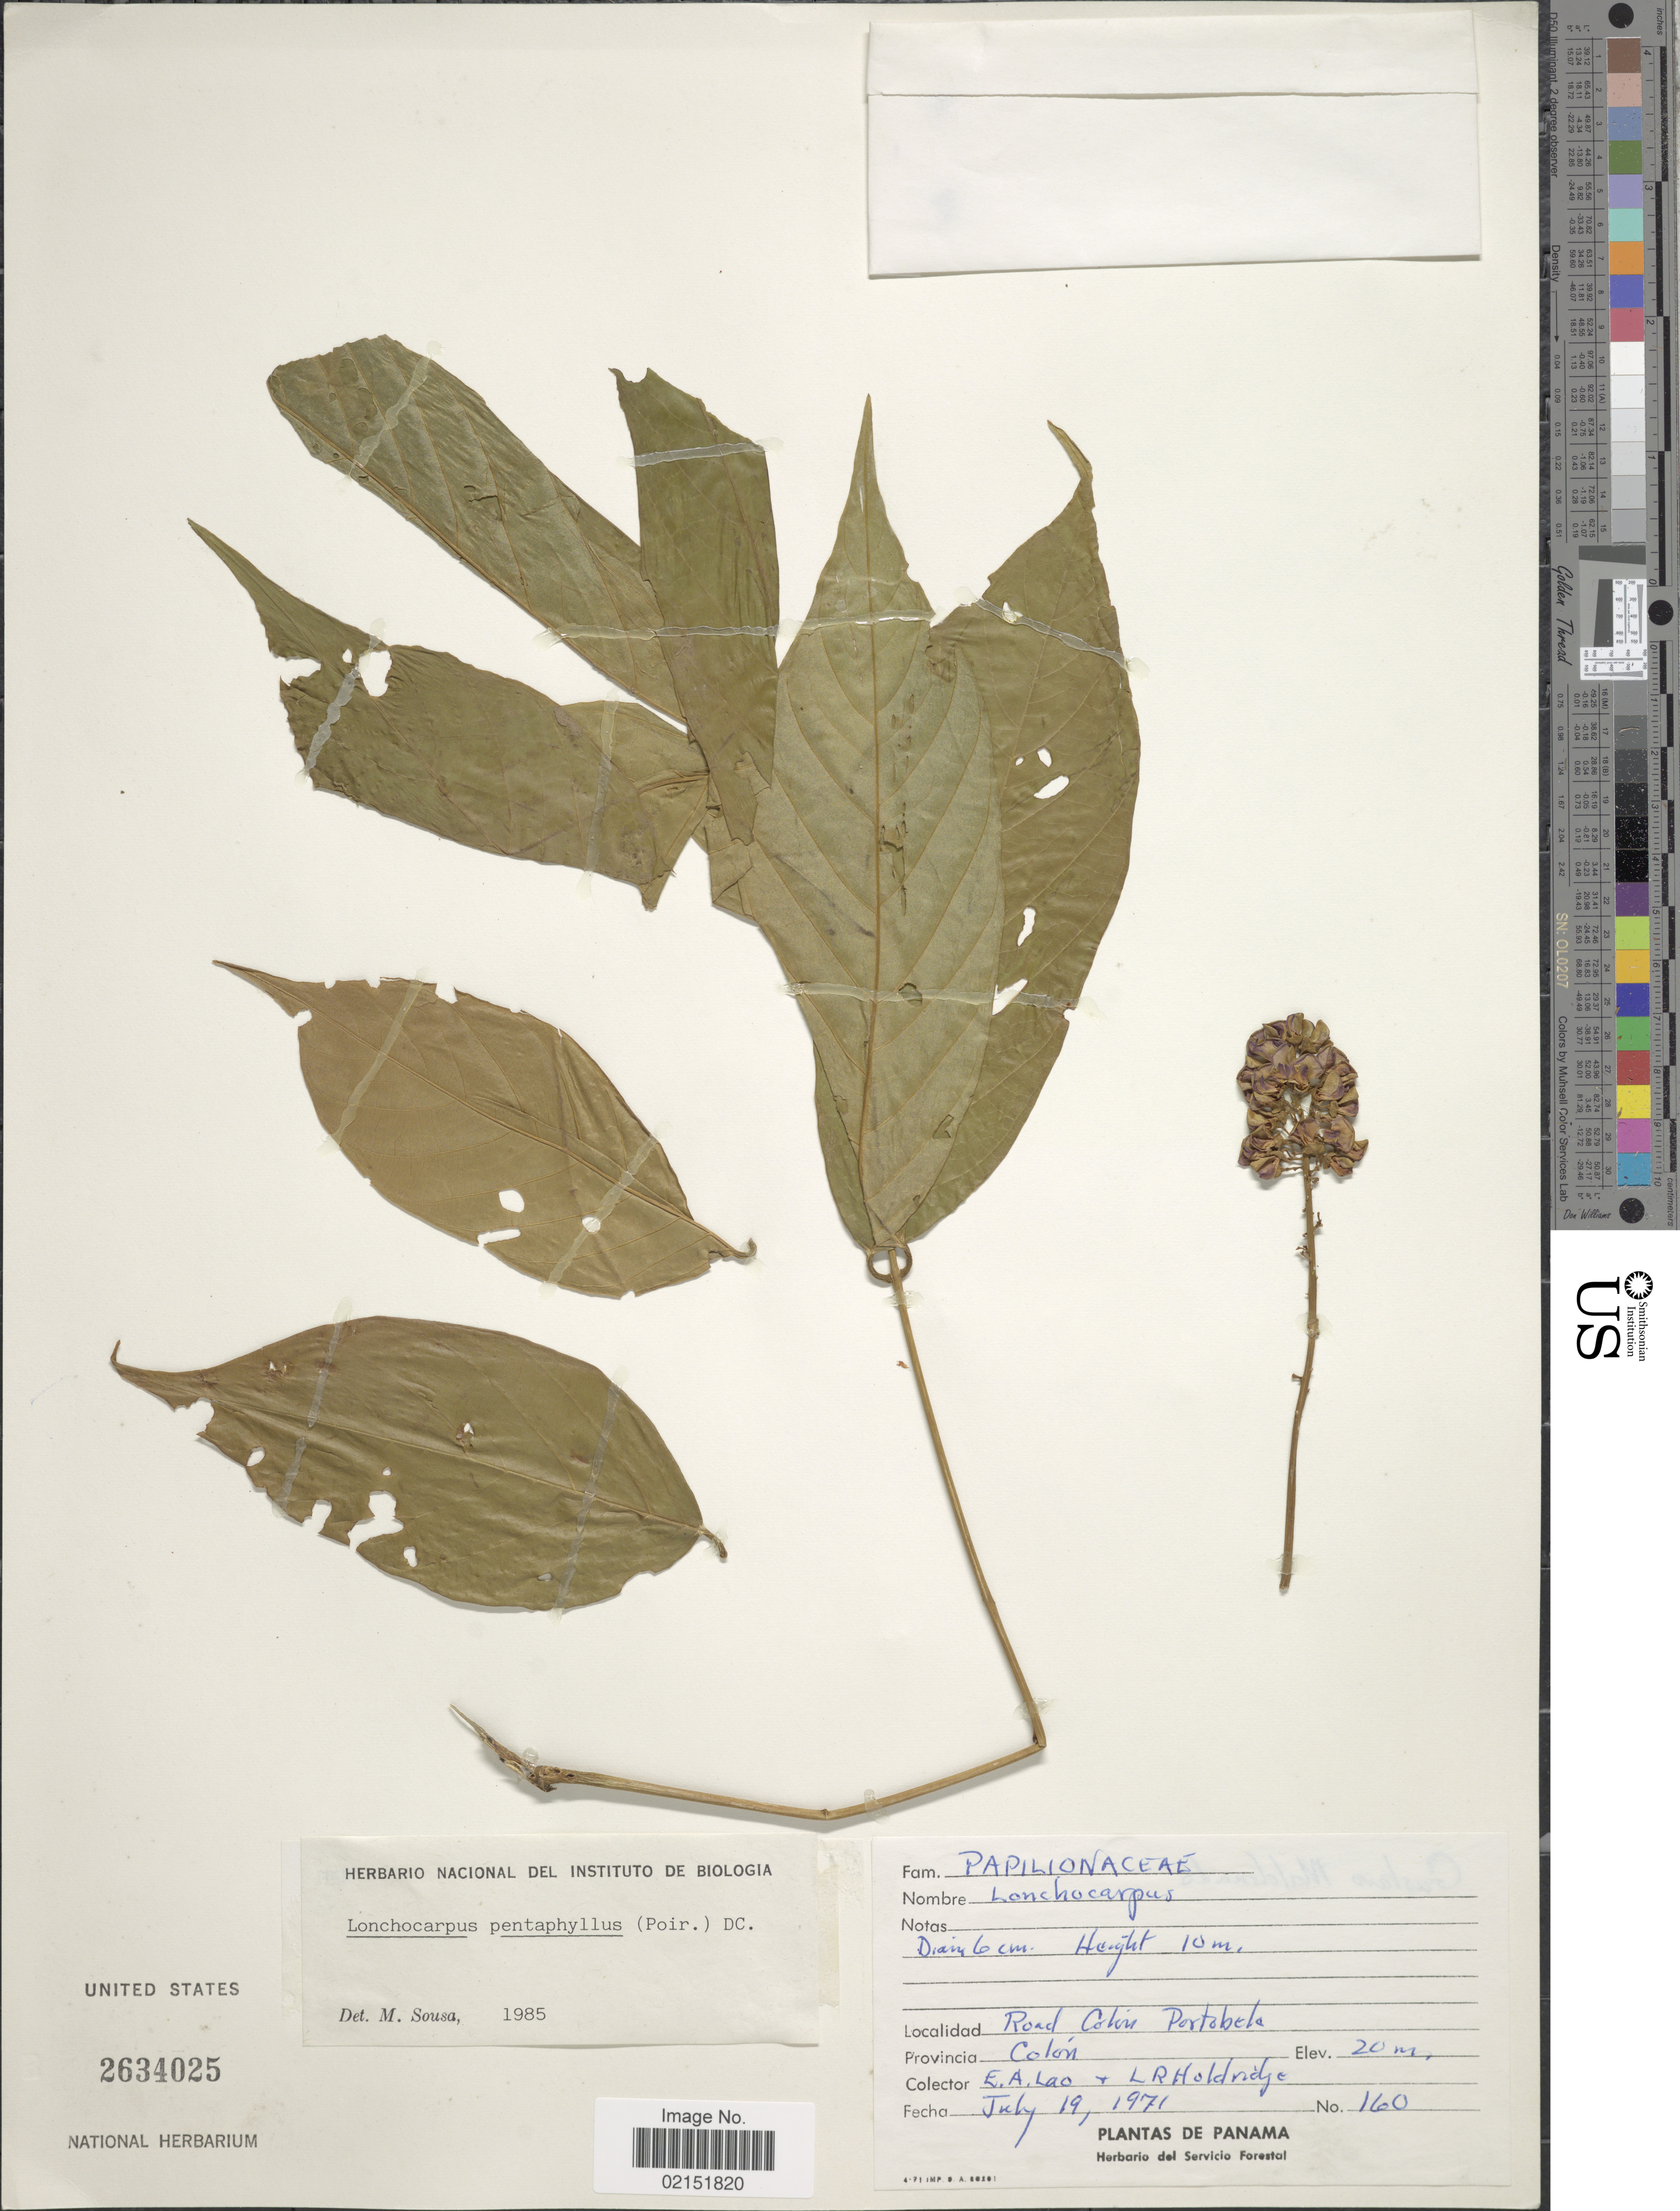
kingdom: Plantae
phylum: Tracheophyta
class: Magnoliopsida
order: Fabales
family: Fabaceae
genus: Lonchocarpus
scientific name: Lonchocarpus pentaphyllus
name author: (Poir.) DC.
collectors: E. Lao & L. Holdridge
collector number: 160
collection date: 1971-07-19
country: Panama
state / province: Colón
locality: Road, Colon Portobela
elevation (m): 20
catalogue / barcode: US 2634025